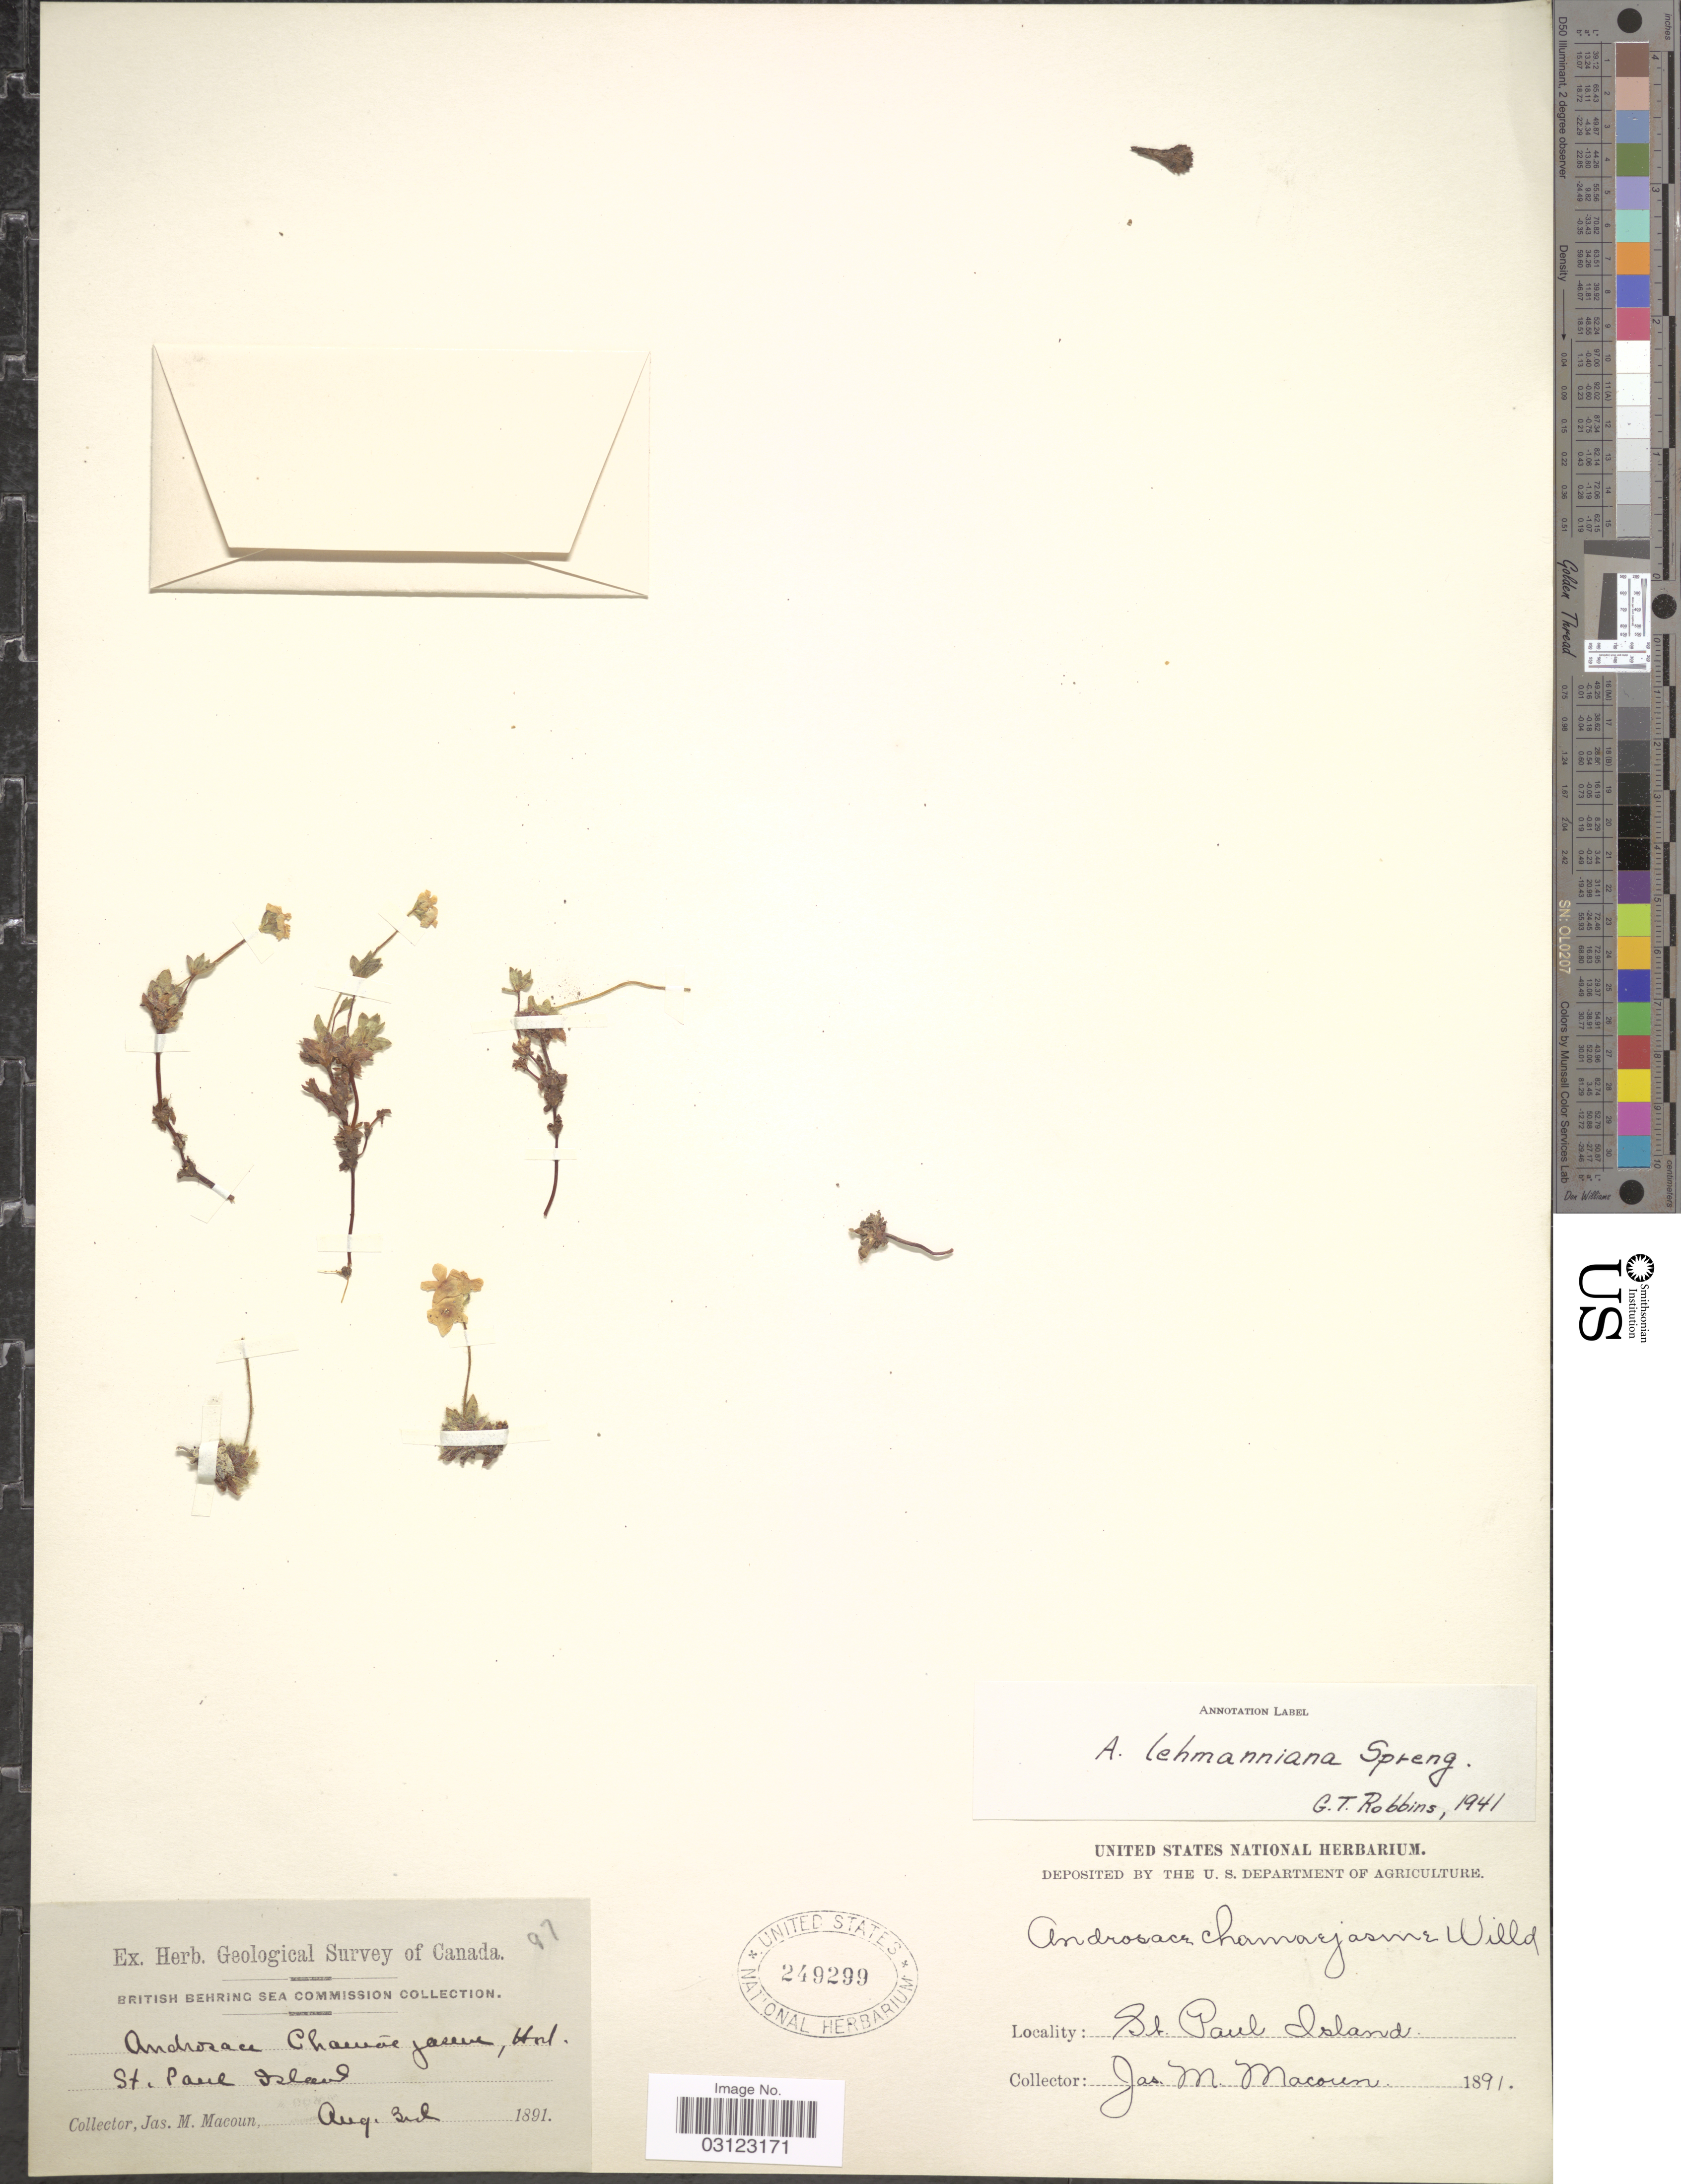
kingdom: Plantae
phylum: Tracheophyta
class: Magnoliopsida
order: Ericales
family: Primulaceae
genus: Androsace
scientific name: Androsace lehmanniana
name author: Spreng.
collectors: J. M. Macoun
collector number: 97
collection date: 1891-08-03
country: United States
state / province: Alaska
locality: St. Paul Island.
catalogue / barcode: US 249299